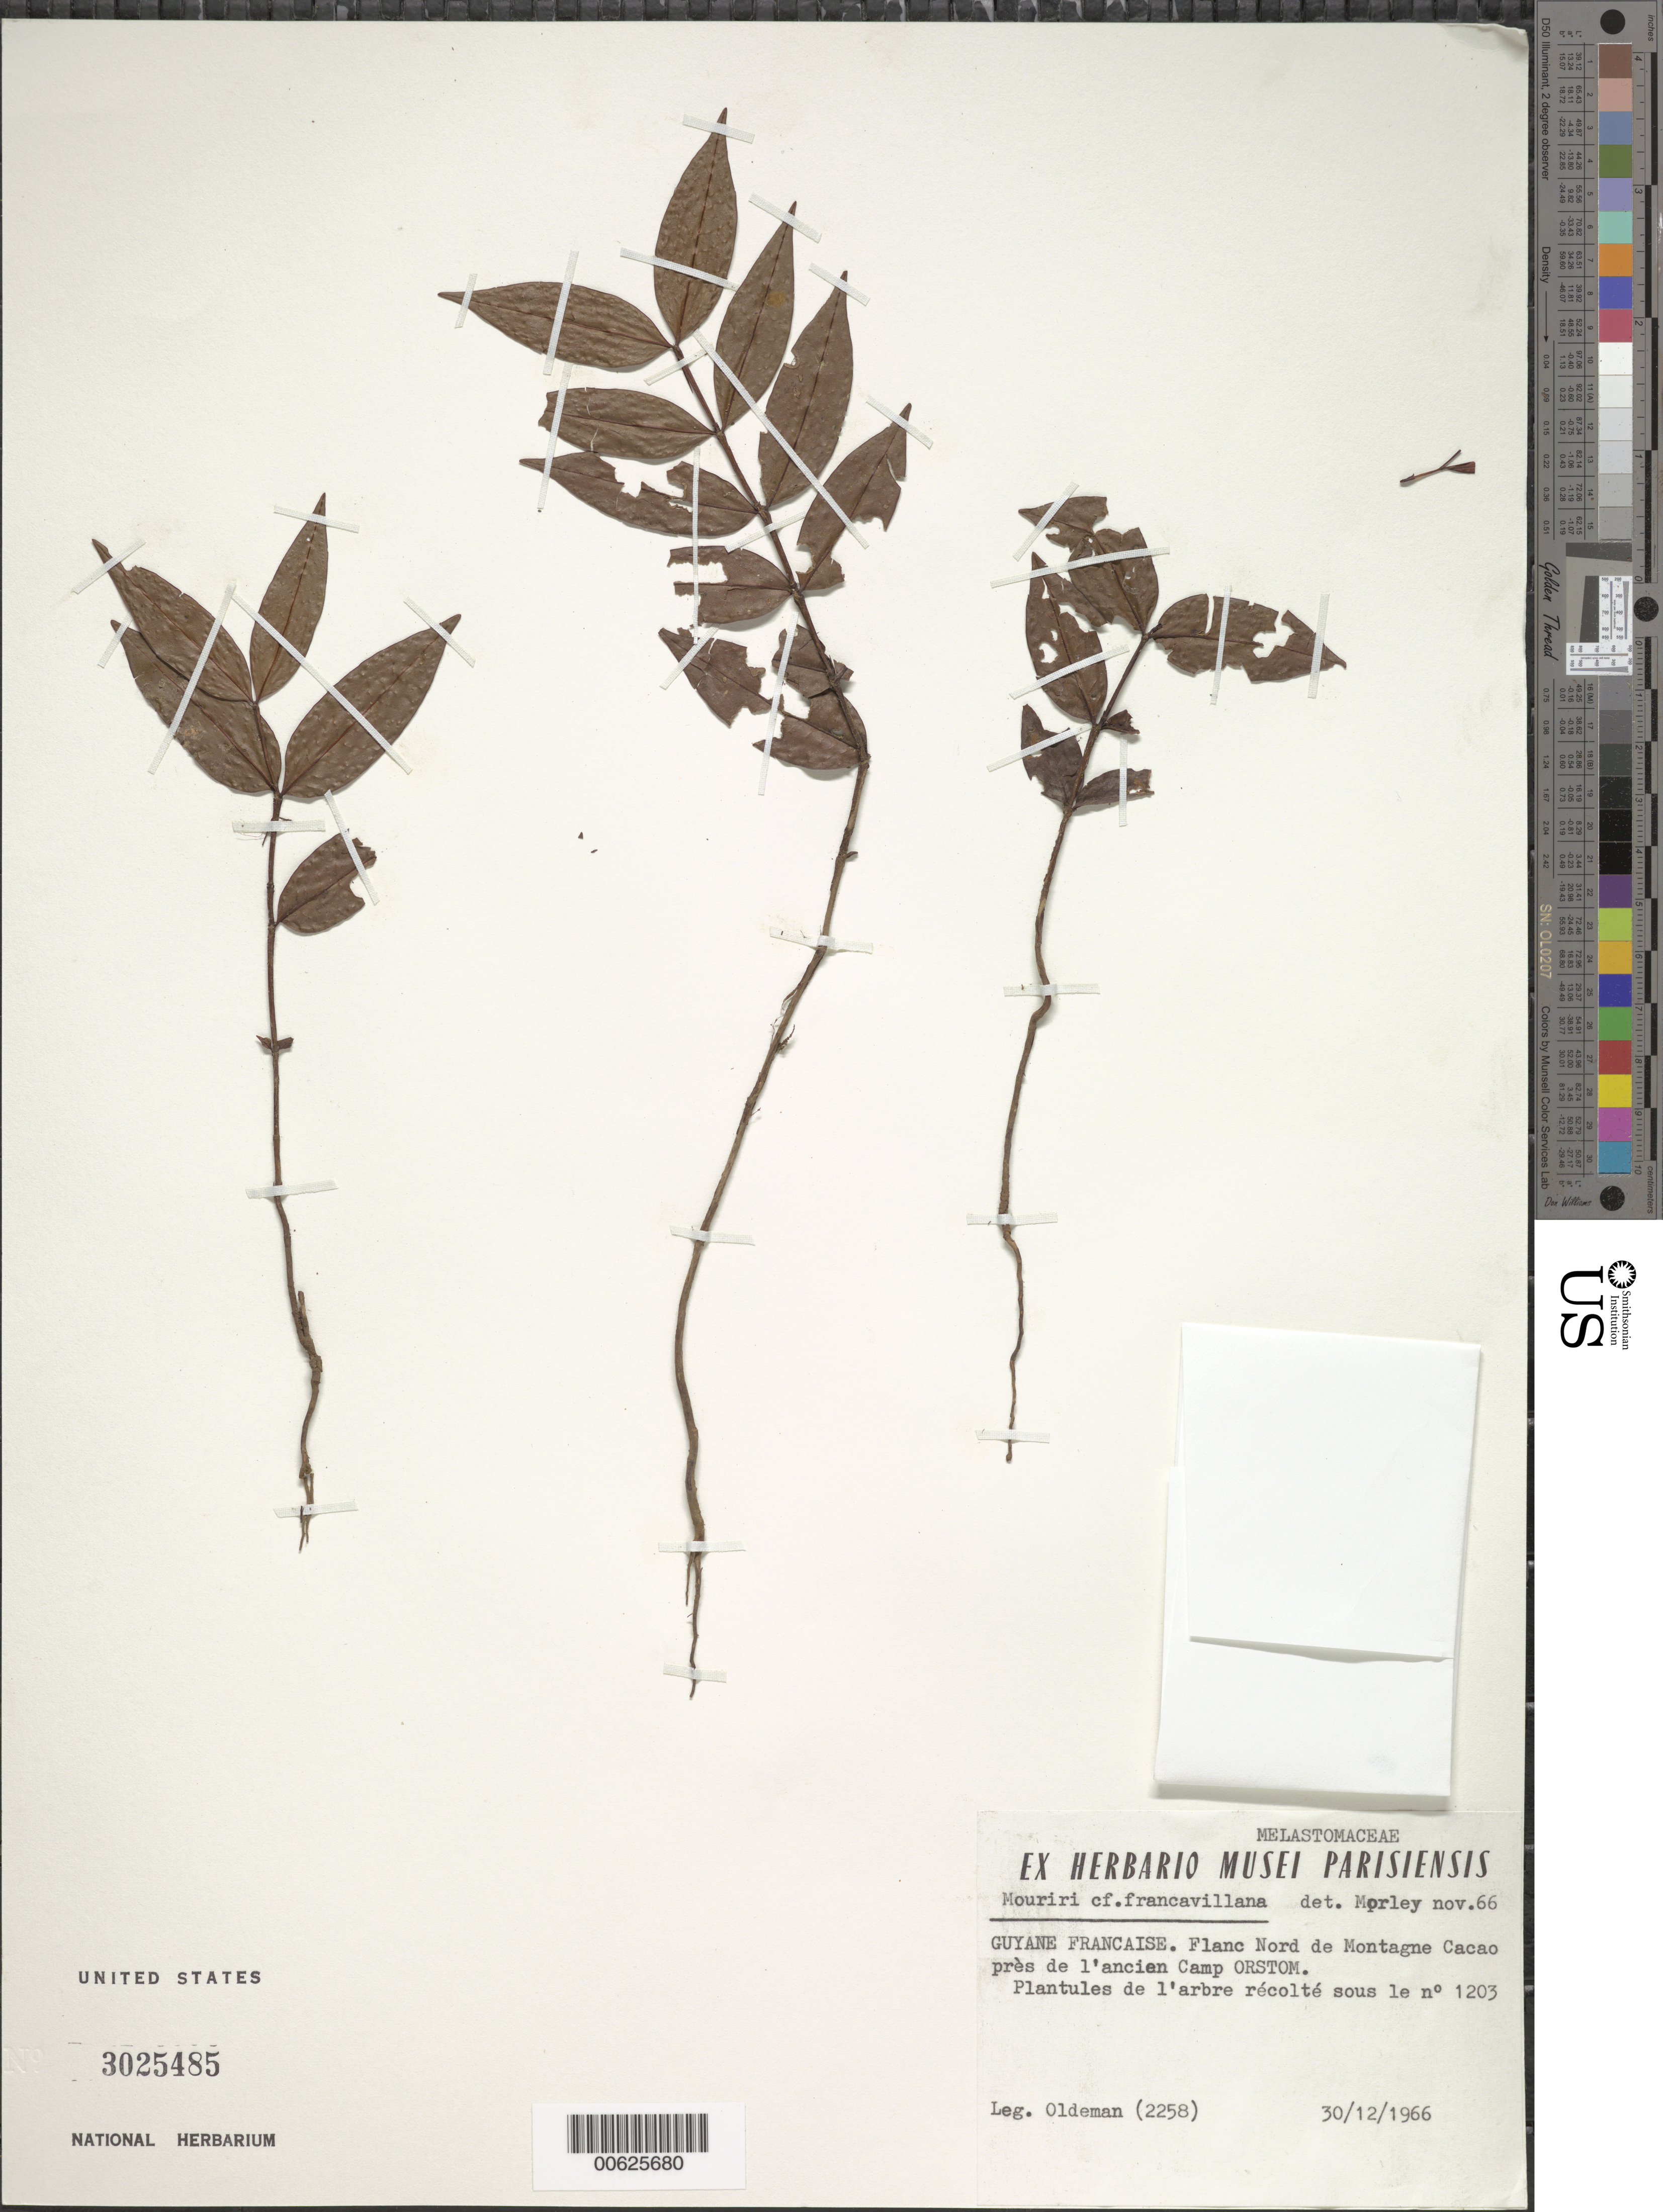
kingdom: Plantae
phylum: Tracheophyta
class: Magnoliopsida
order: Myrtales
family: Melastomataceae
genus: Mouriri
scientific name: Mouriri francavillana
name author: Cogn.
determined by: Morley, T.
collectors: R. Oldeman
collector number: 2258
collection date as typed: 30-Dec-66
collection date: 1966-12-30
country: French Guiana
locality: Montagne Cacao, flanc Nord, near old camp ORSTOM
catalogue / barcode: US 3025485